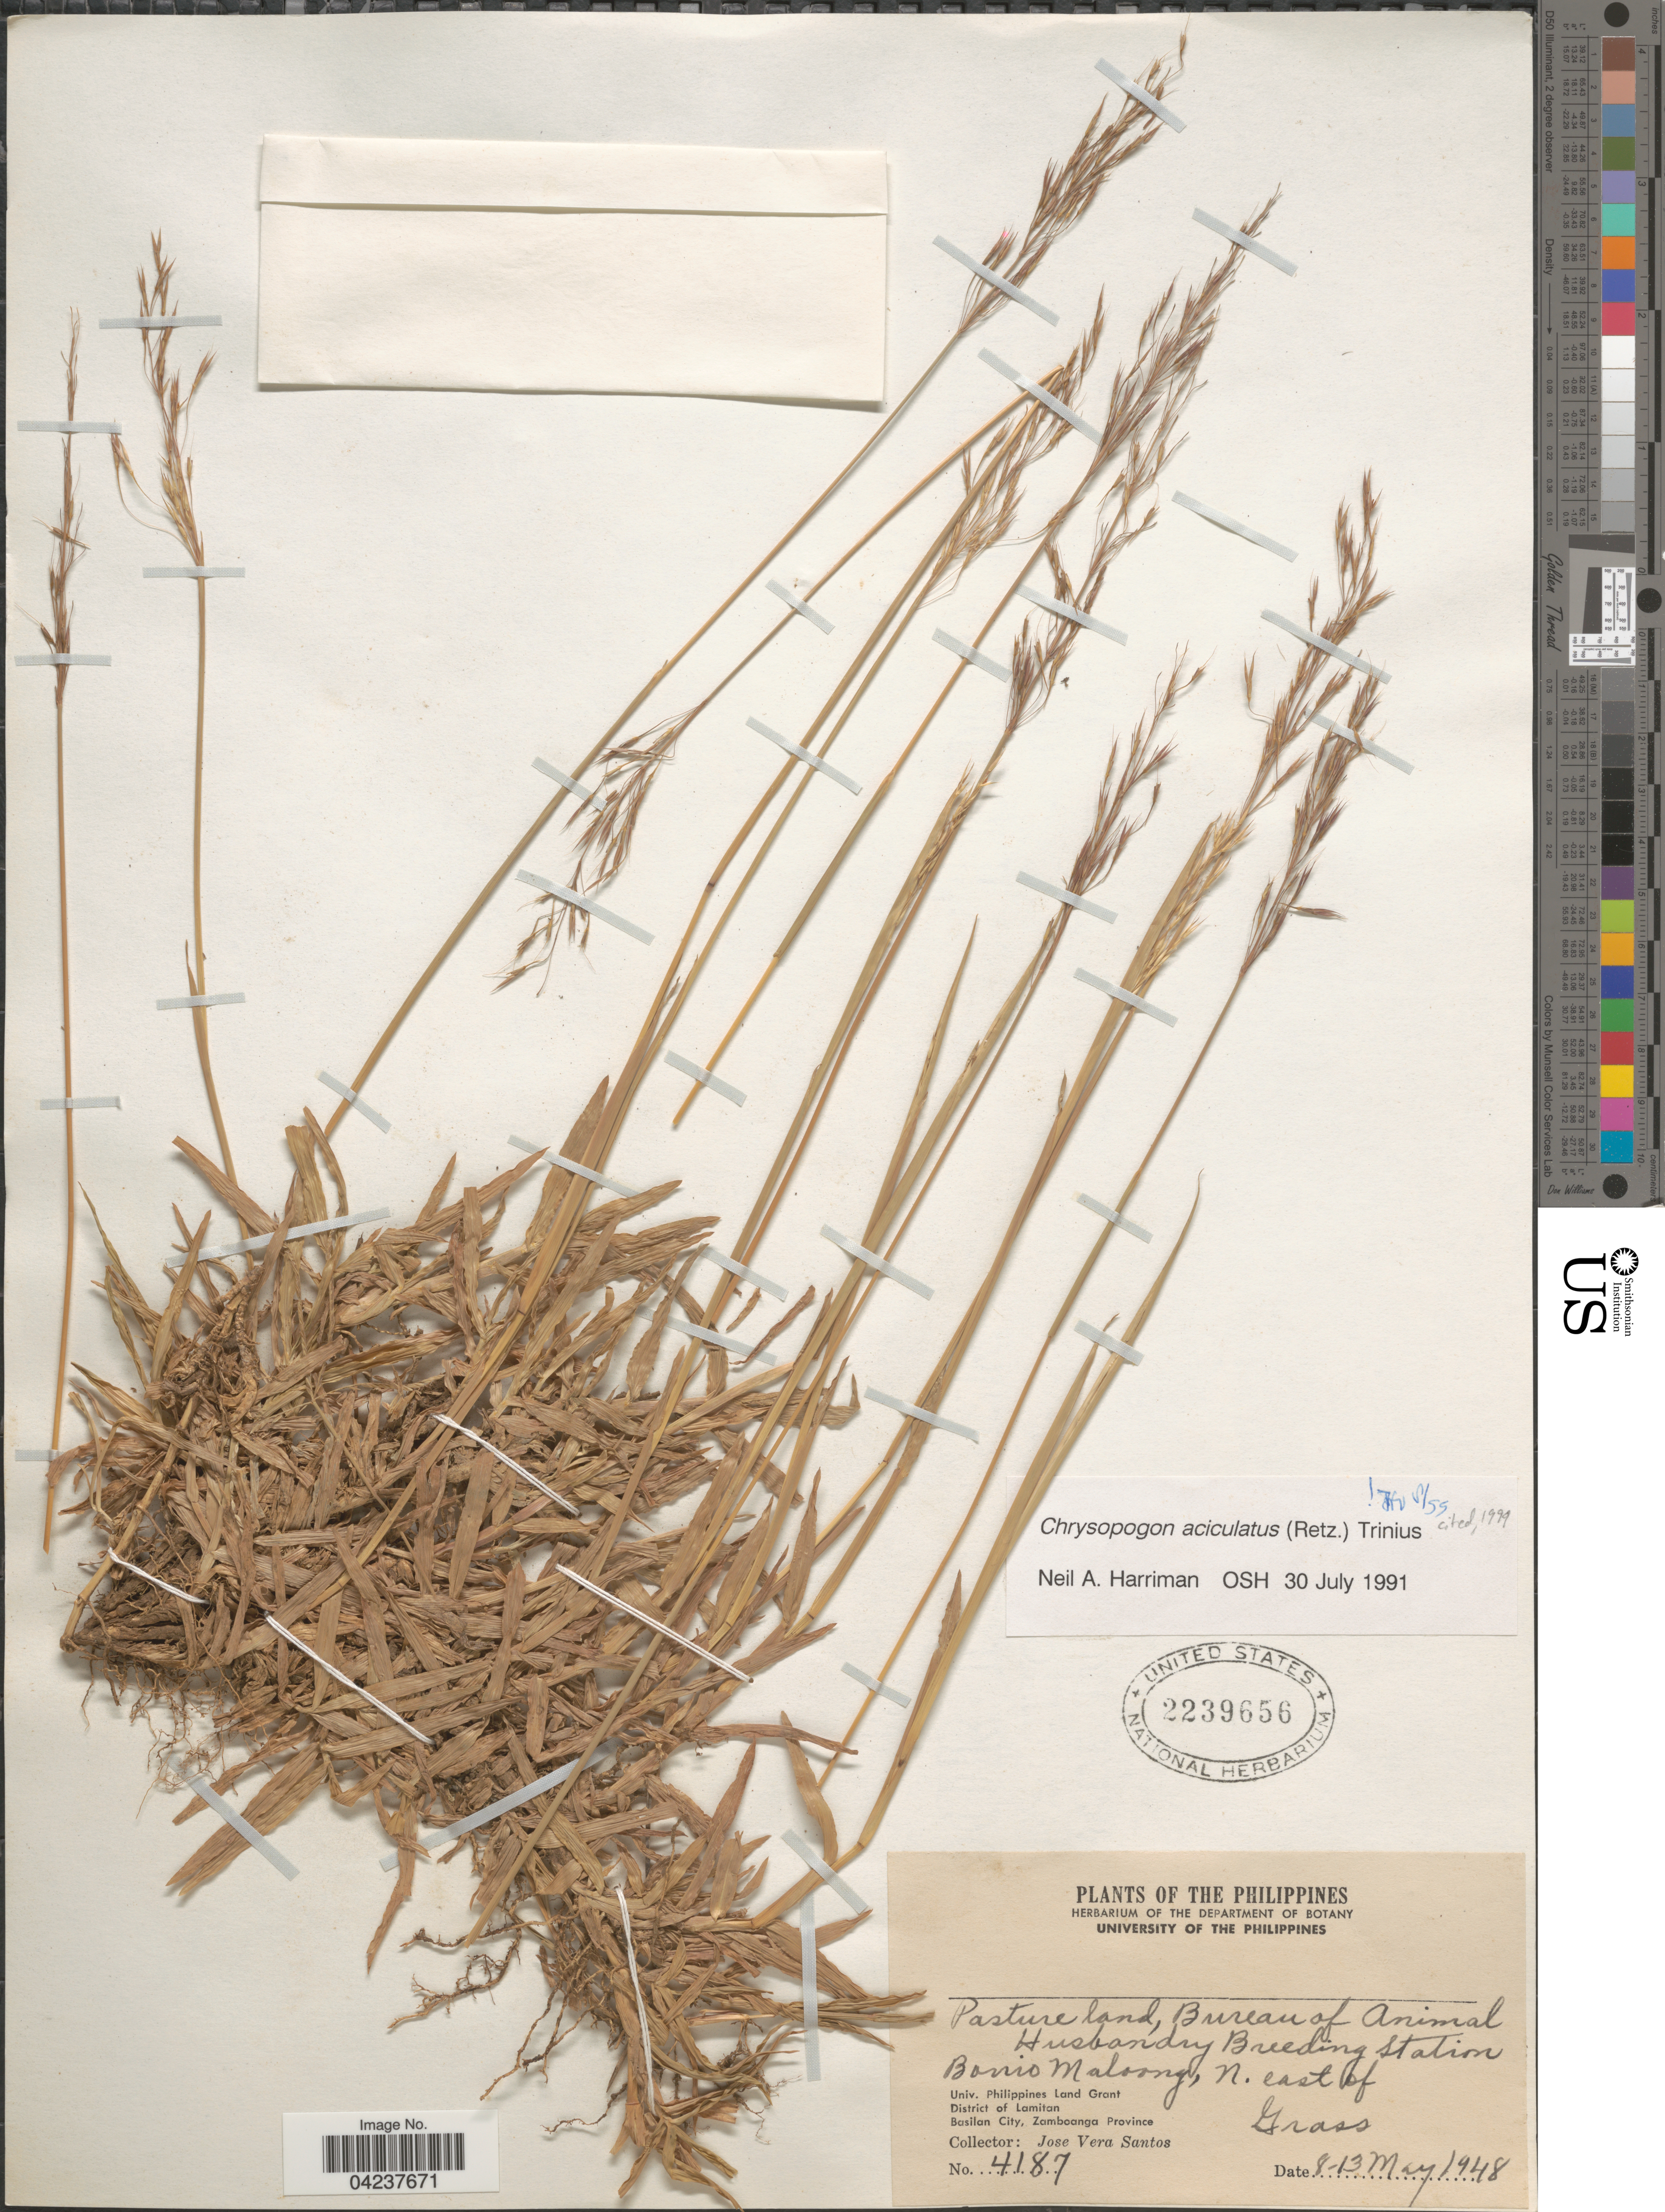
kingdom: Plantae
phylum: Tracheophyta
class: Liliopsida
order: Poales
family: Poaceae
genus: Chrysopogon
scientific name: Chrysopogon aciculatus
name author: (Retz.) Trin.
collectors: J. Vera Santos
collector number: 4187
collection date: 1948-05-08/1948-05-13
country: Philippines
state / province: Zamboanga Peninsula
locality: Bureau of Animal Husbandry Breeding Station. Borrio Maloong, N. east of Univ. Philippines Land Grant. District of Lamitan. Basilan City, Zamboanga Province.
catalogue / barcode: US 2239656